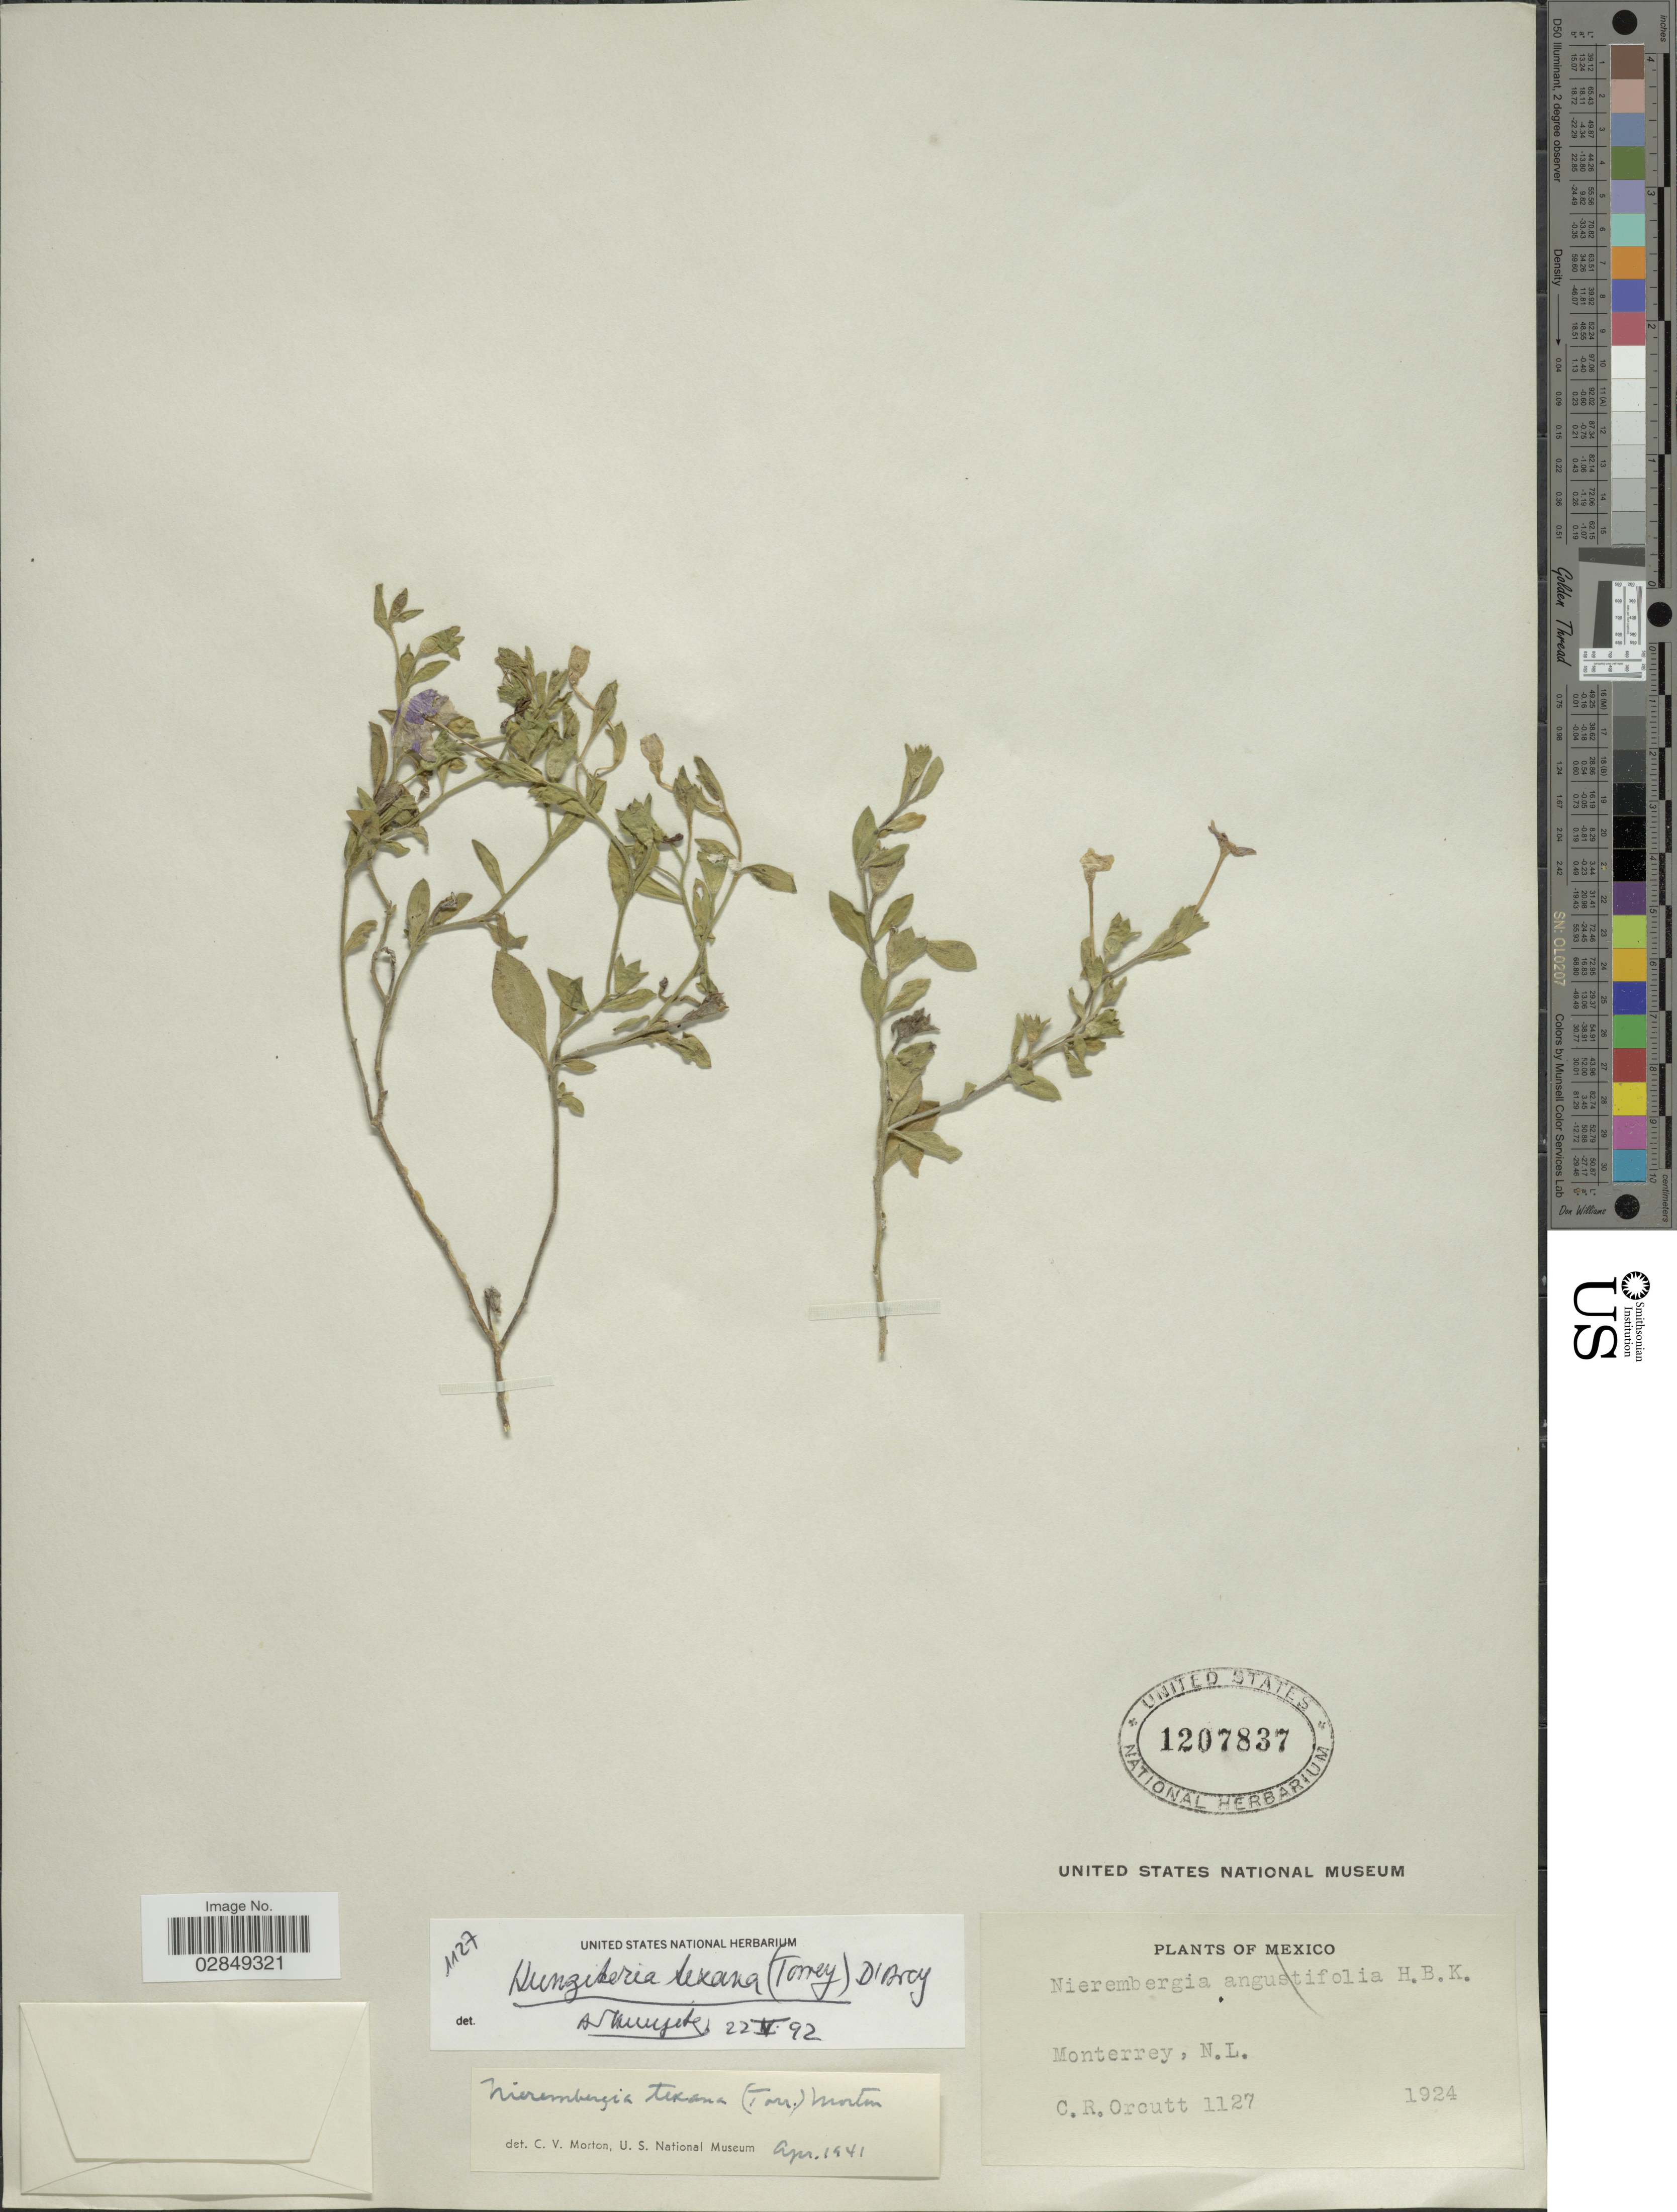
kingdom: Plantae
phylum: Tracheophyta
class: Magnoliopsida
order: Solanales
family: Solanaceae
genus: Hunzikeria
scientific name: Hunzikeria texana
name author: (Torr.) D'Arcy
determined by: Hunziker, A. T.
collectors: C. R. Orcutt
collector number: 1127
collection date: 1924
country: Mexico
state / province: Nuevo León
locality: Monterrey.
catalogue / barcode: US 1207837